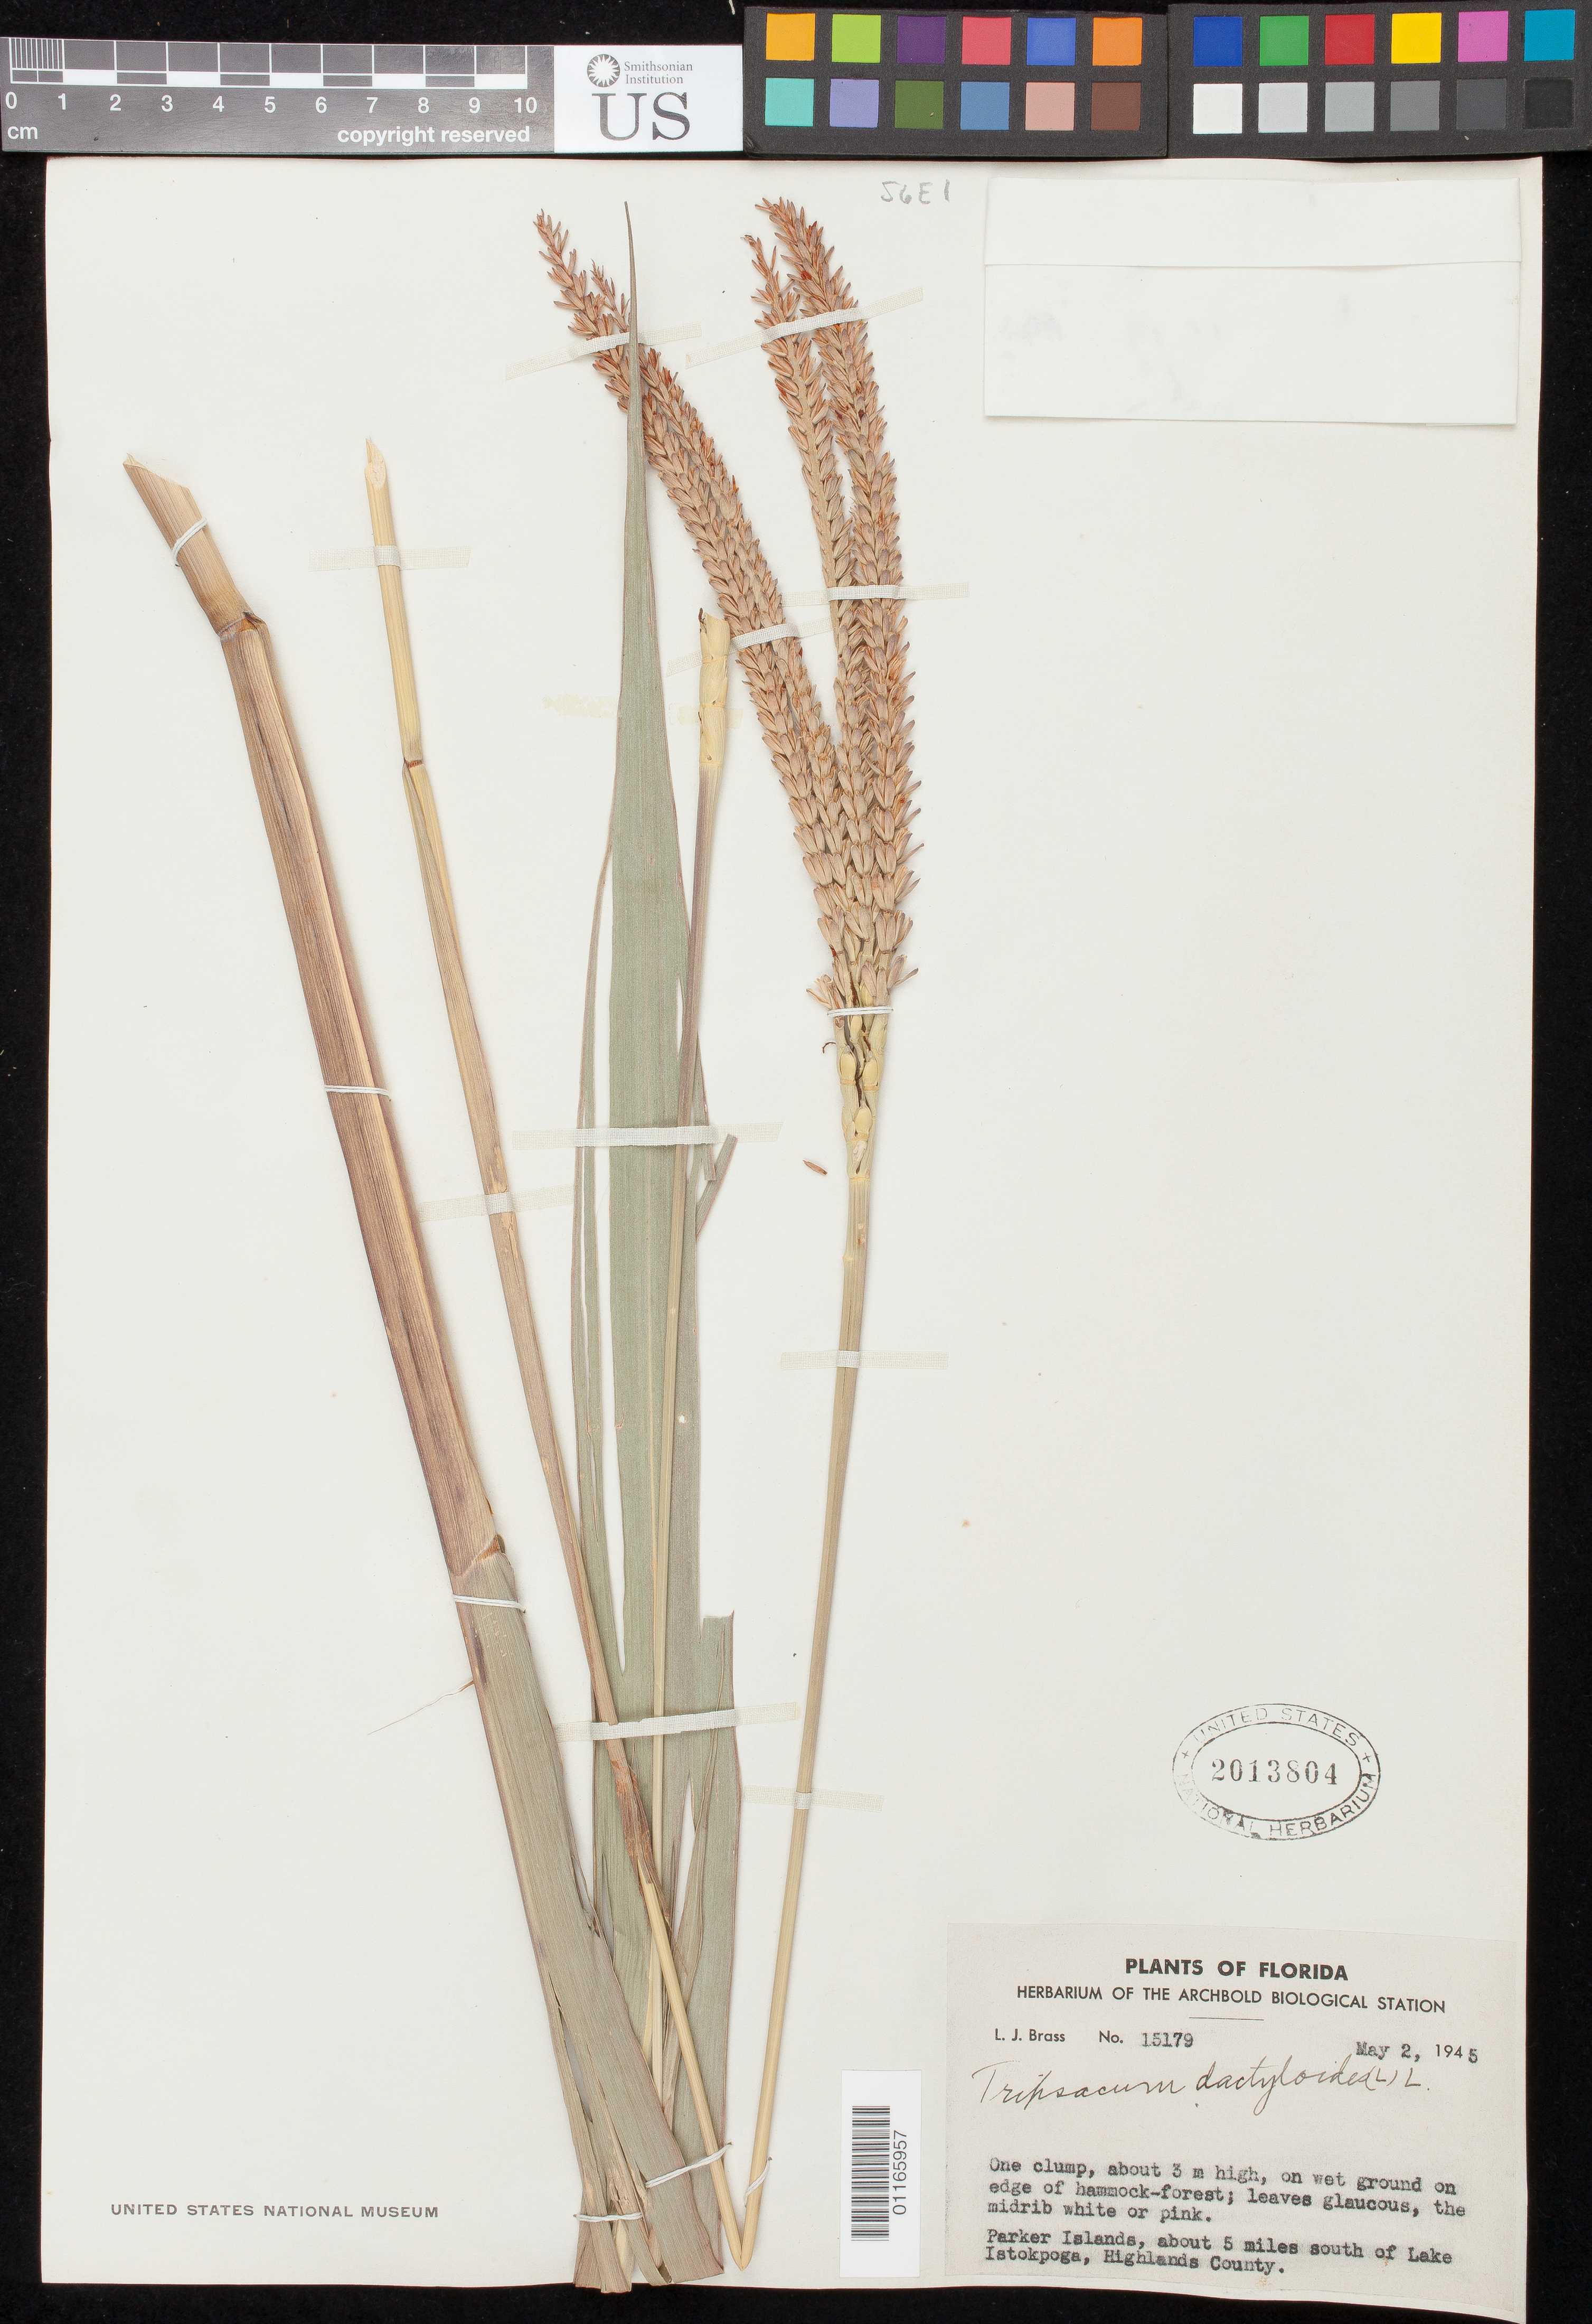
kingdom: Plantae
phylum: Tracheophyta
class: Liliopsida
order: Poales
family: Poaceae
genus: Tripsacum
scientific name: Tripsacum dactyloides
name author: (L.) L.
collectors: L. J. Brass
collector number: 15179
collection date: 1945-05-02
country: United States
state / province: Florida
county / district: Highlands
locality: Parker Islands, about 5 miles south of Lake Istokpoga.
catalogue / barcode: US 2013804